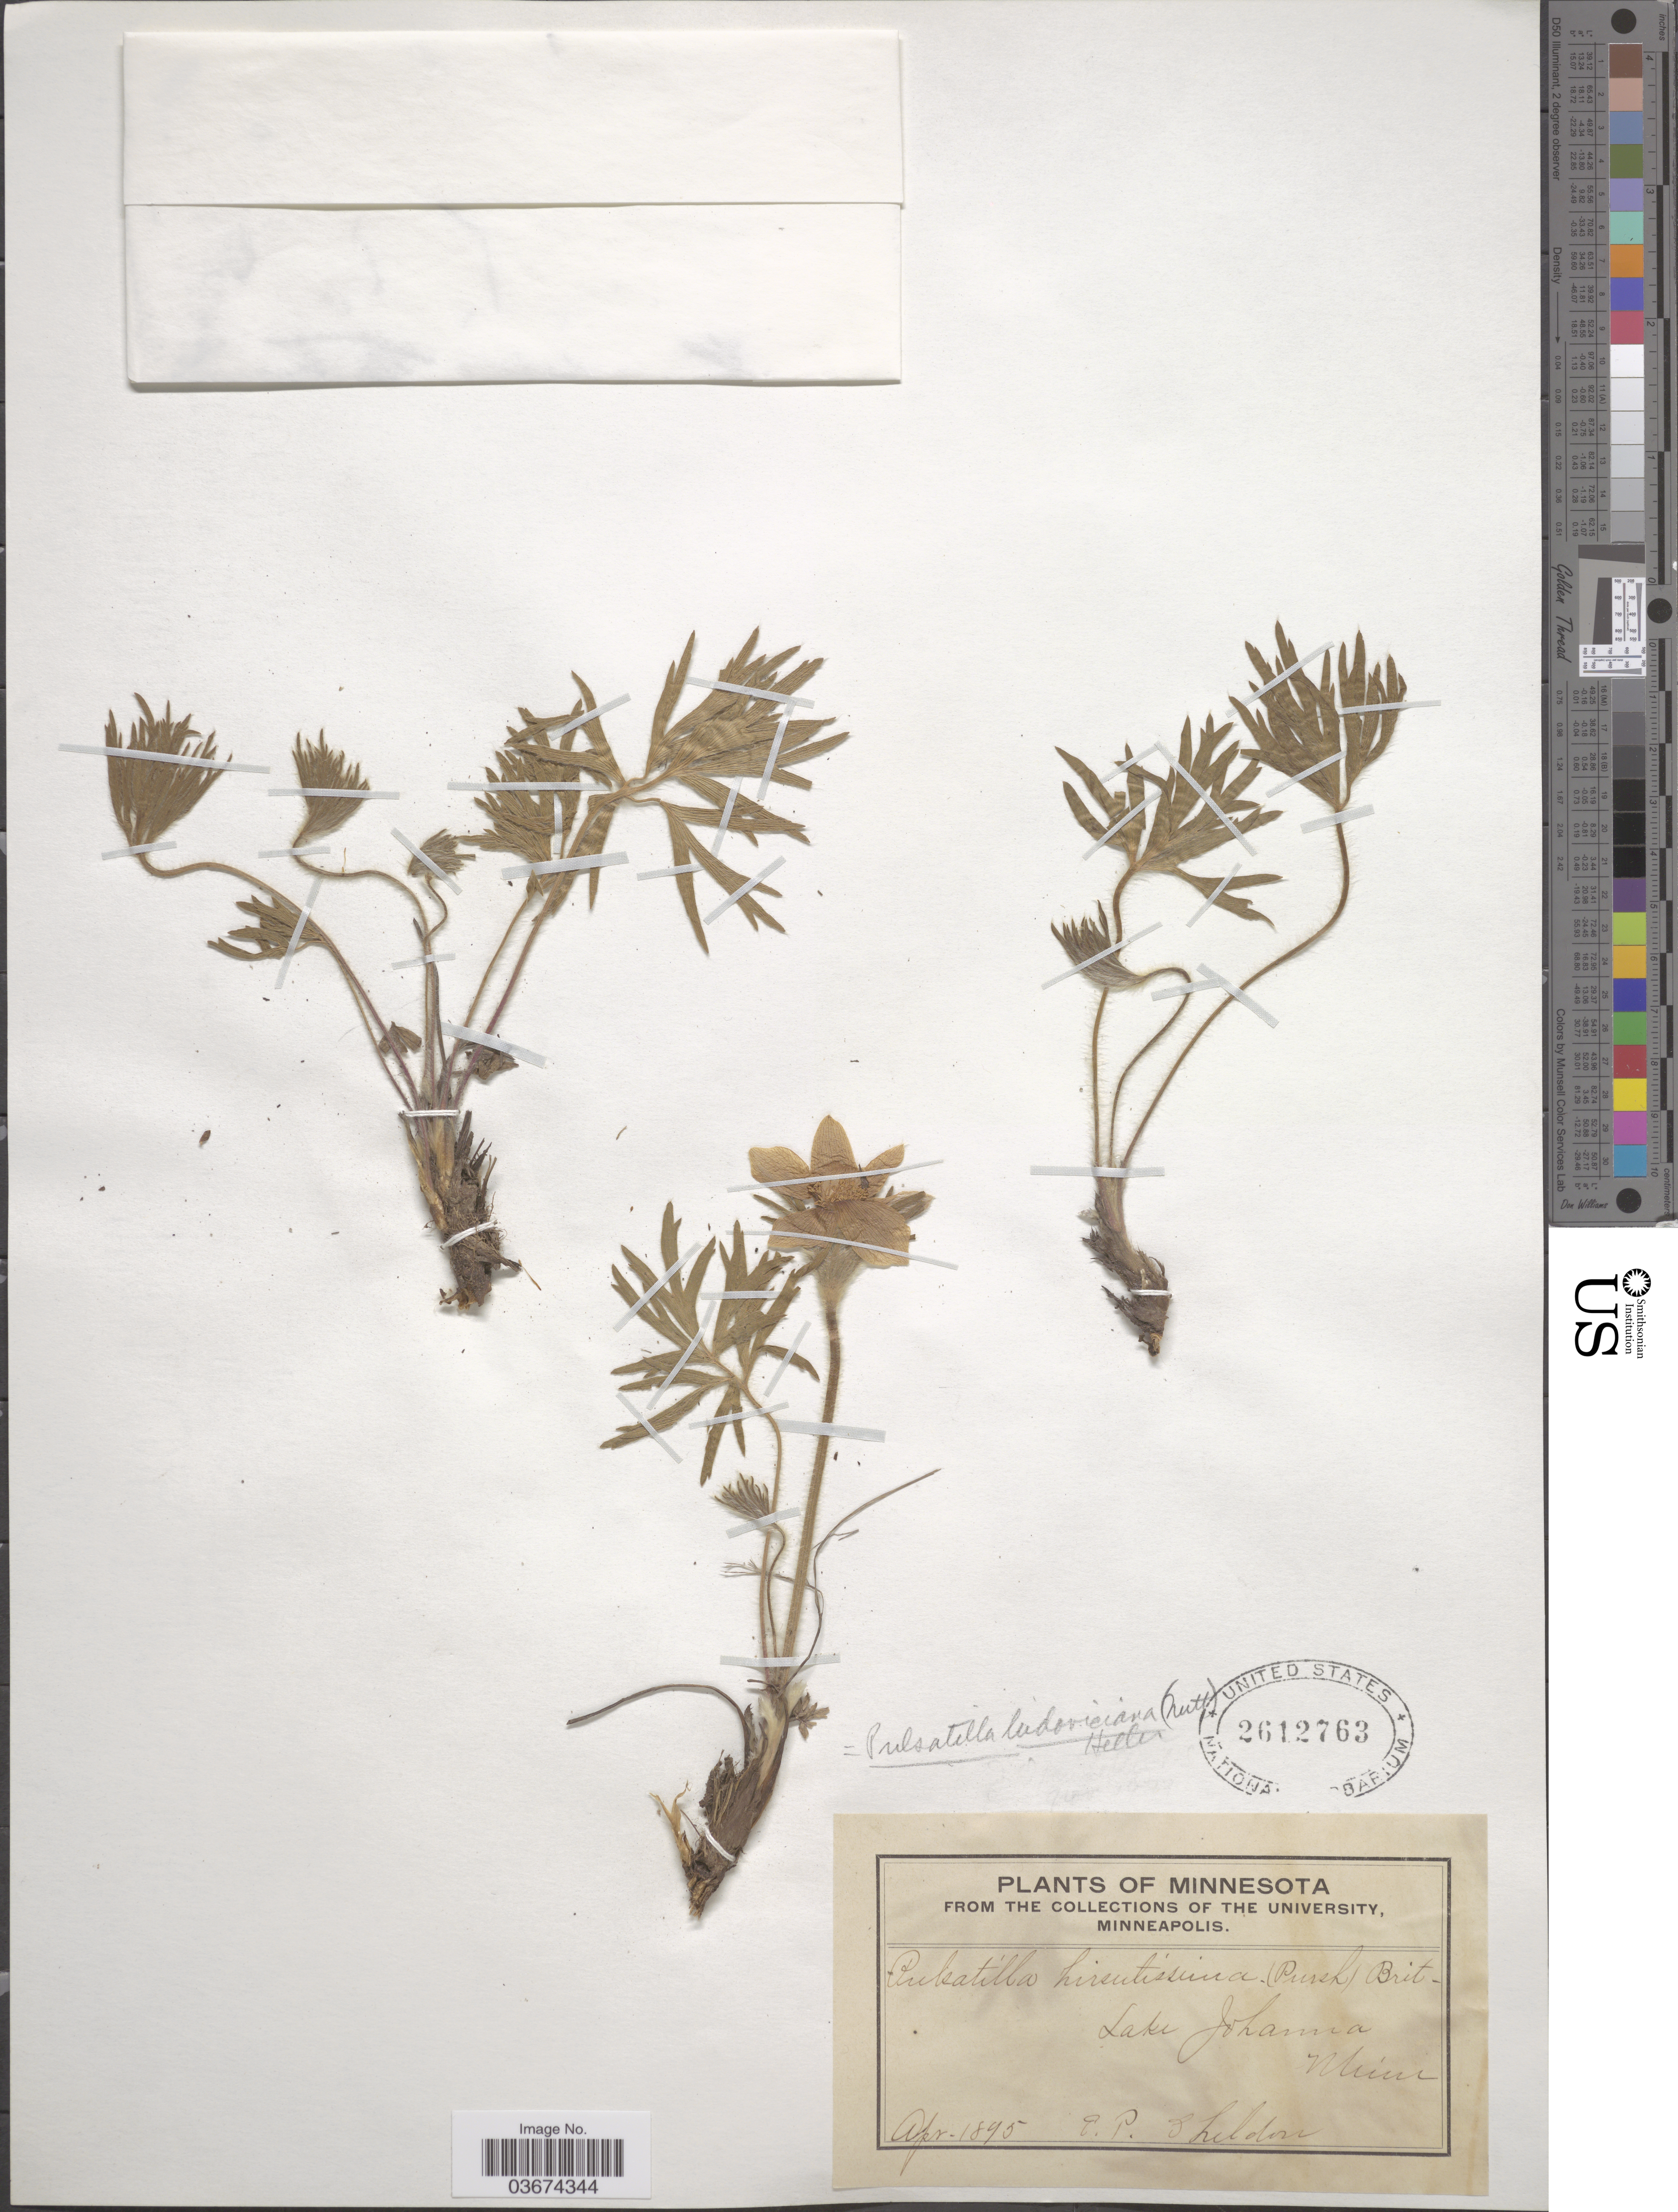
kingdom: Plantae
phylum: Tracheophyta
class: Magnoliopsida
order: Ranunculales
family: Ranunculaceae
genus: Pulsatilla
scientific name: Pulsatilla nuttalliana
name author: (DC.) Bercht. & J. Presl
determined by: Strong, Mark T., (BOT), Smithsonian Institution - National Museum of Natural History (UNITED STATES)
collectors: E. P. Sheldon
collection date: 1895-04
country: United States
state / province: Minnesota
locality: Lake Johanna.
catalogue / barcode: US 2612763